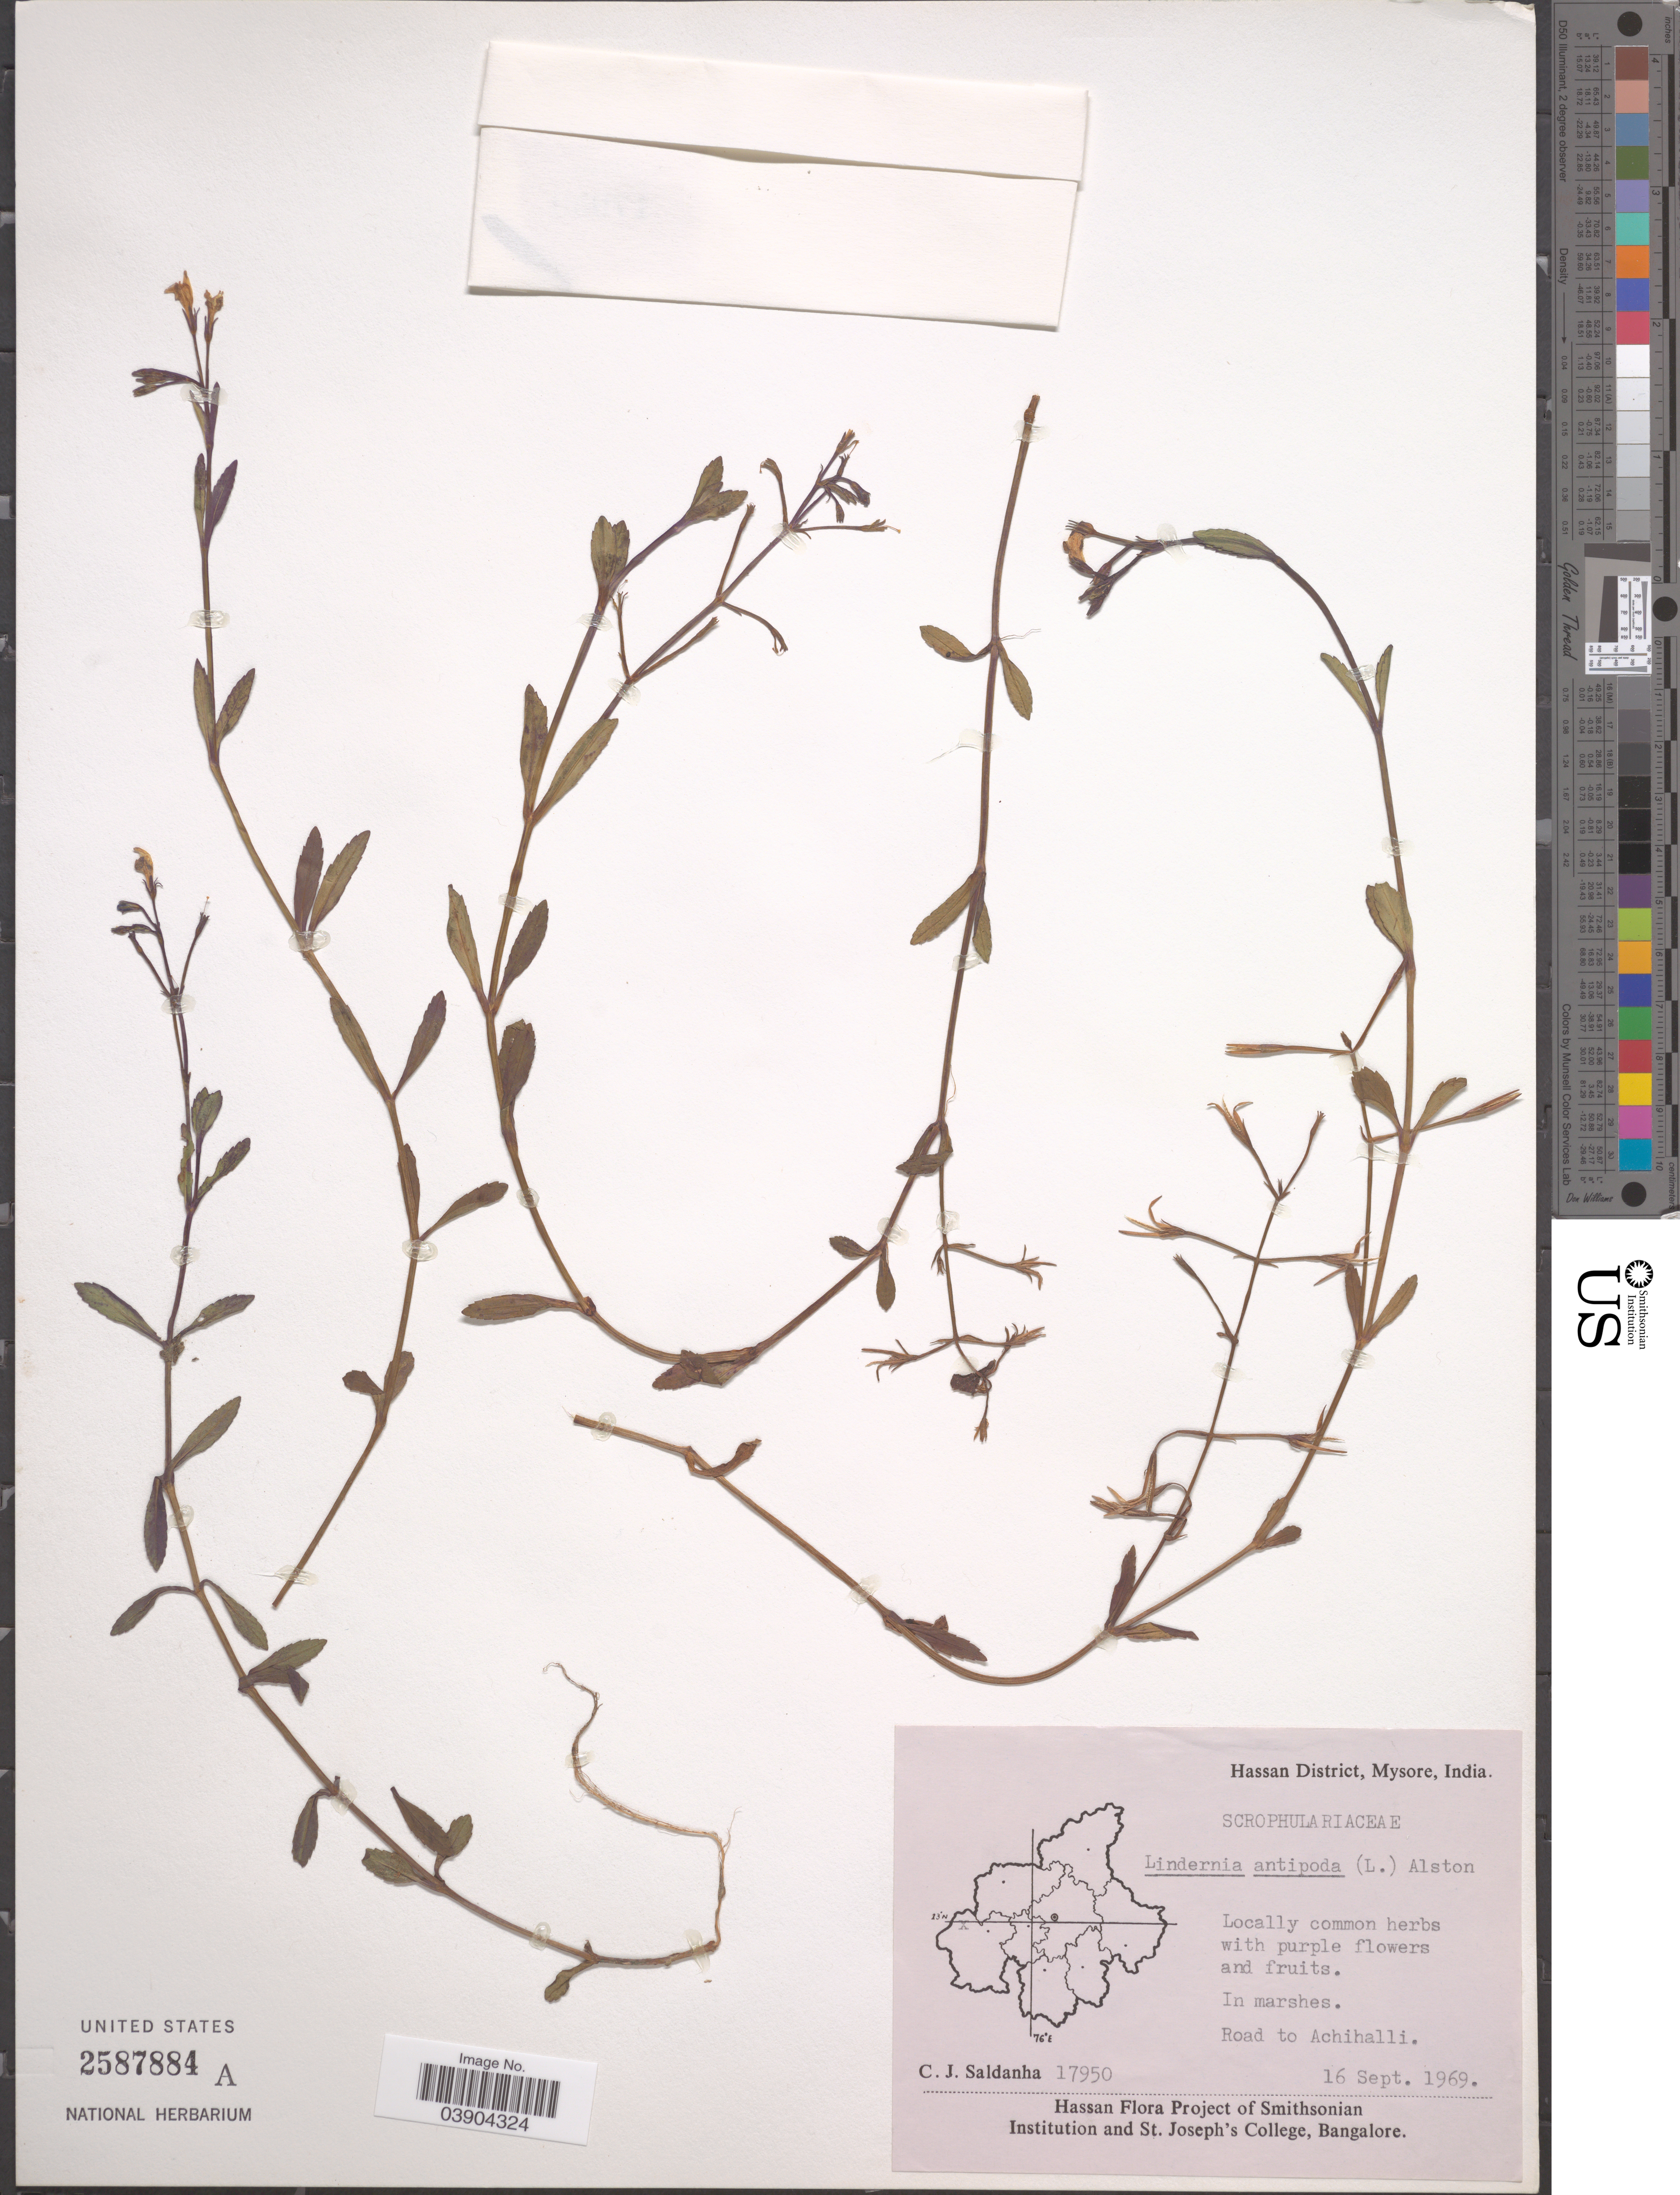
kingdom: Plantae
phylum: Tracheophyta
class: Magnoliopsida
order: Lamiales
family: Linderniaceae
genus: Lindernia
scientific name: Lindernia antipoda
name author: (L.) Alston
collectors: C. J. Saldanha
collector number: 17950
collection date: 1969-09-16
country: India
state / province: Karnataka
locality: Hassan District, Mysore. Road to Achihalli.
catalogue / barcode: US 2587884A